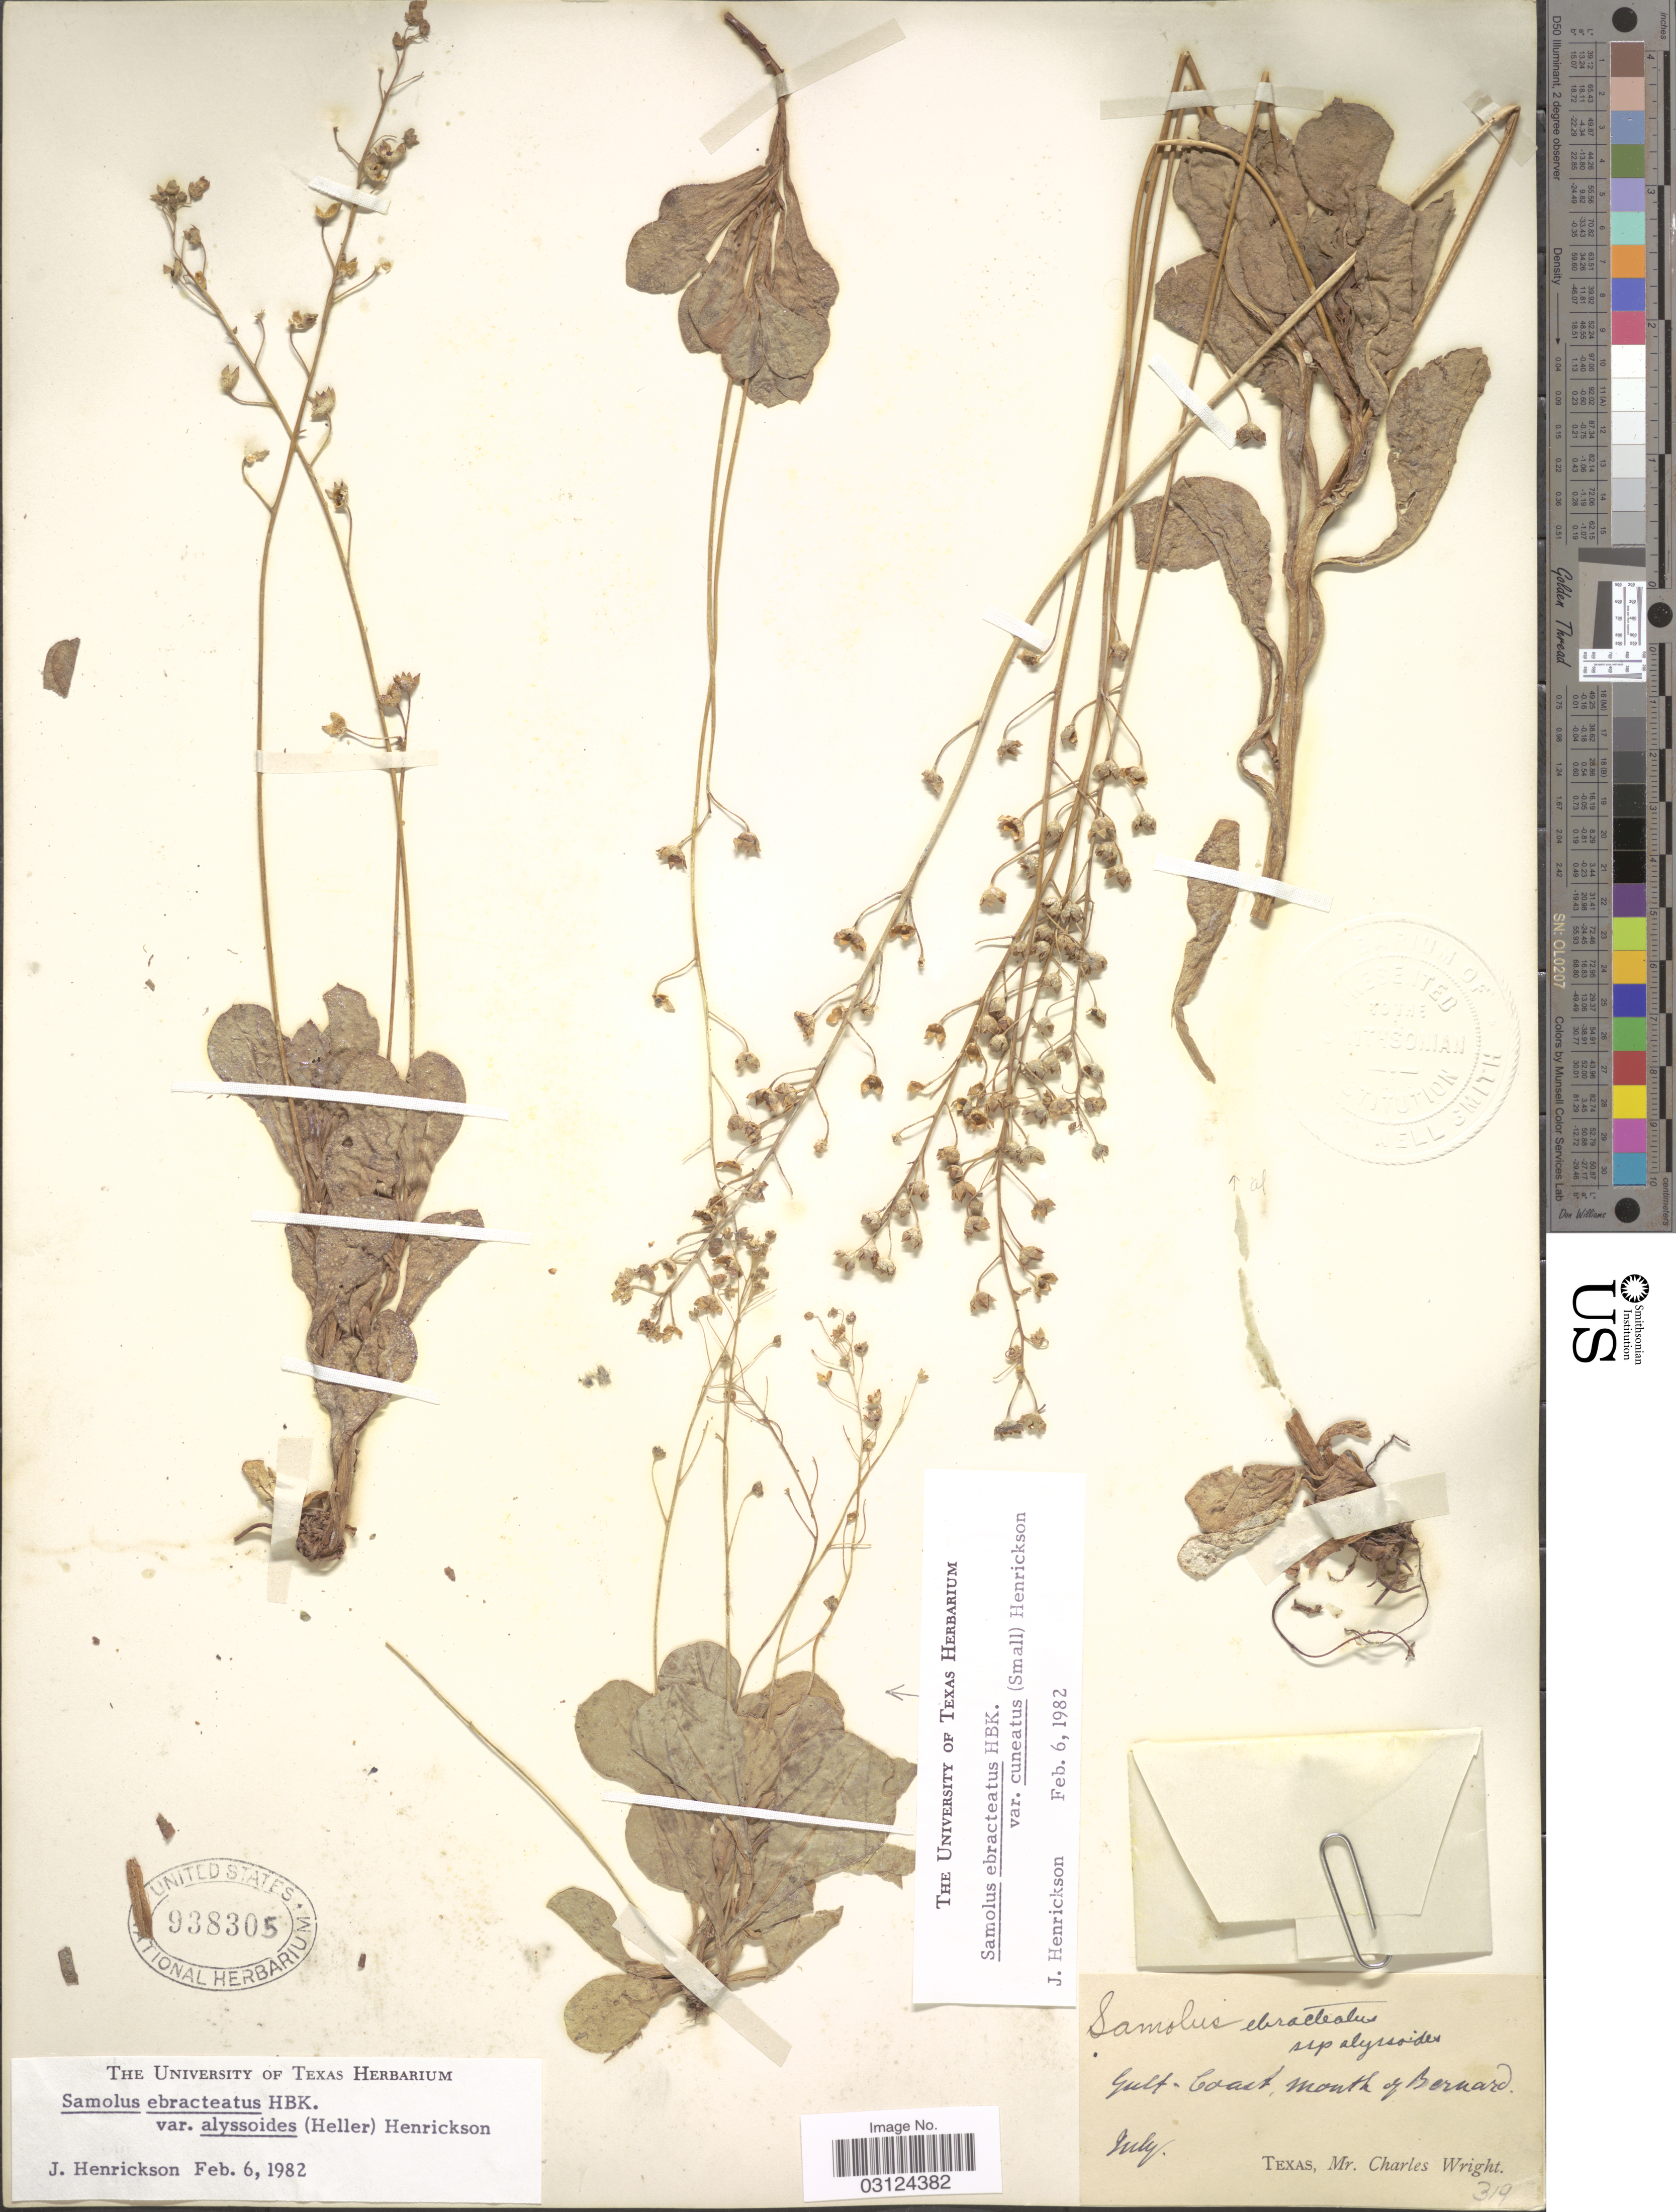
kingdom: Plantae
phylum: Tracheophyta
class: Magnoliopsida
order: Ericales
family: Primulaceae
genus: Samolus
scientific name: Samolus ebracteatus subsp. alyssoides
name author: (A. Heller) R. Knuth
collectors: C. Wright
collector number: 319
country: United States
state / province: Texas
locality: Gulf-Coast, mouth of Bernard.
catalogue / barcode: US 938305